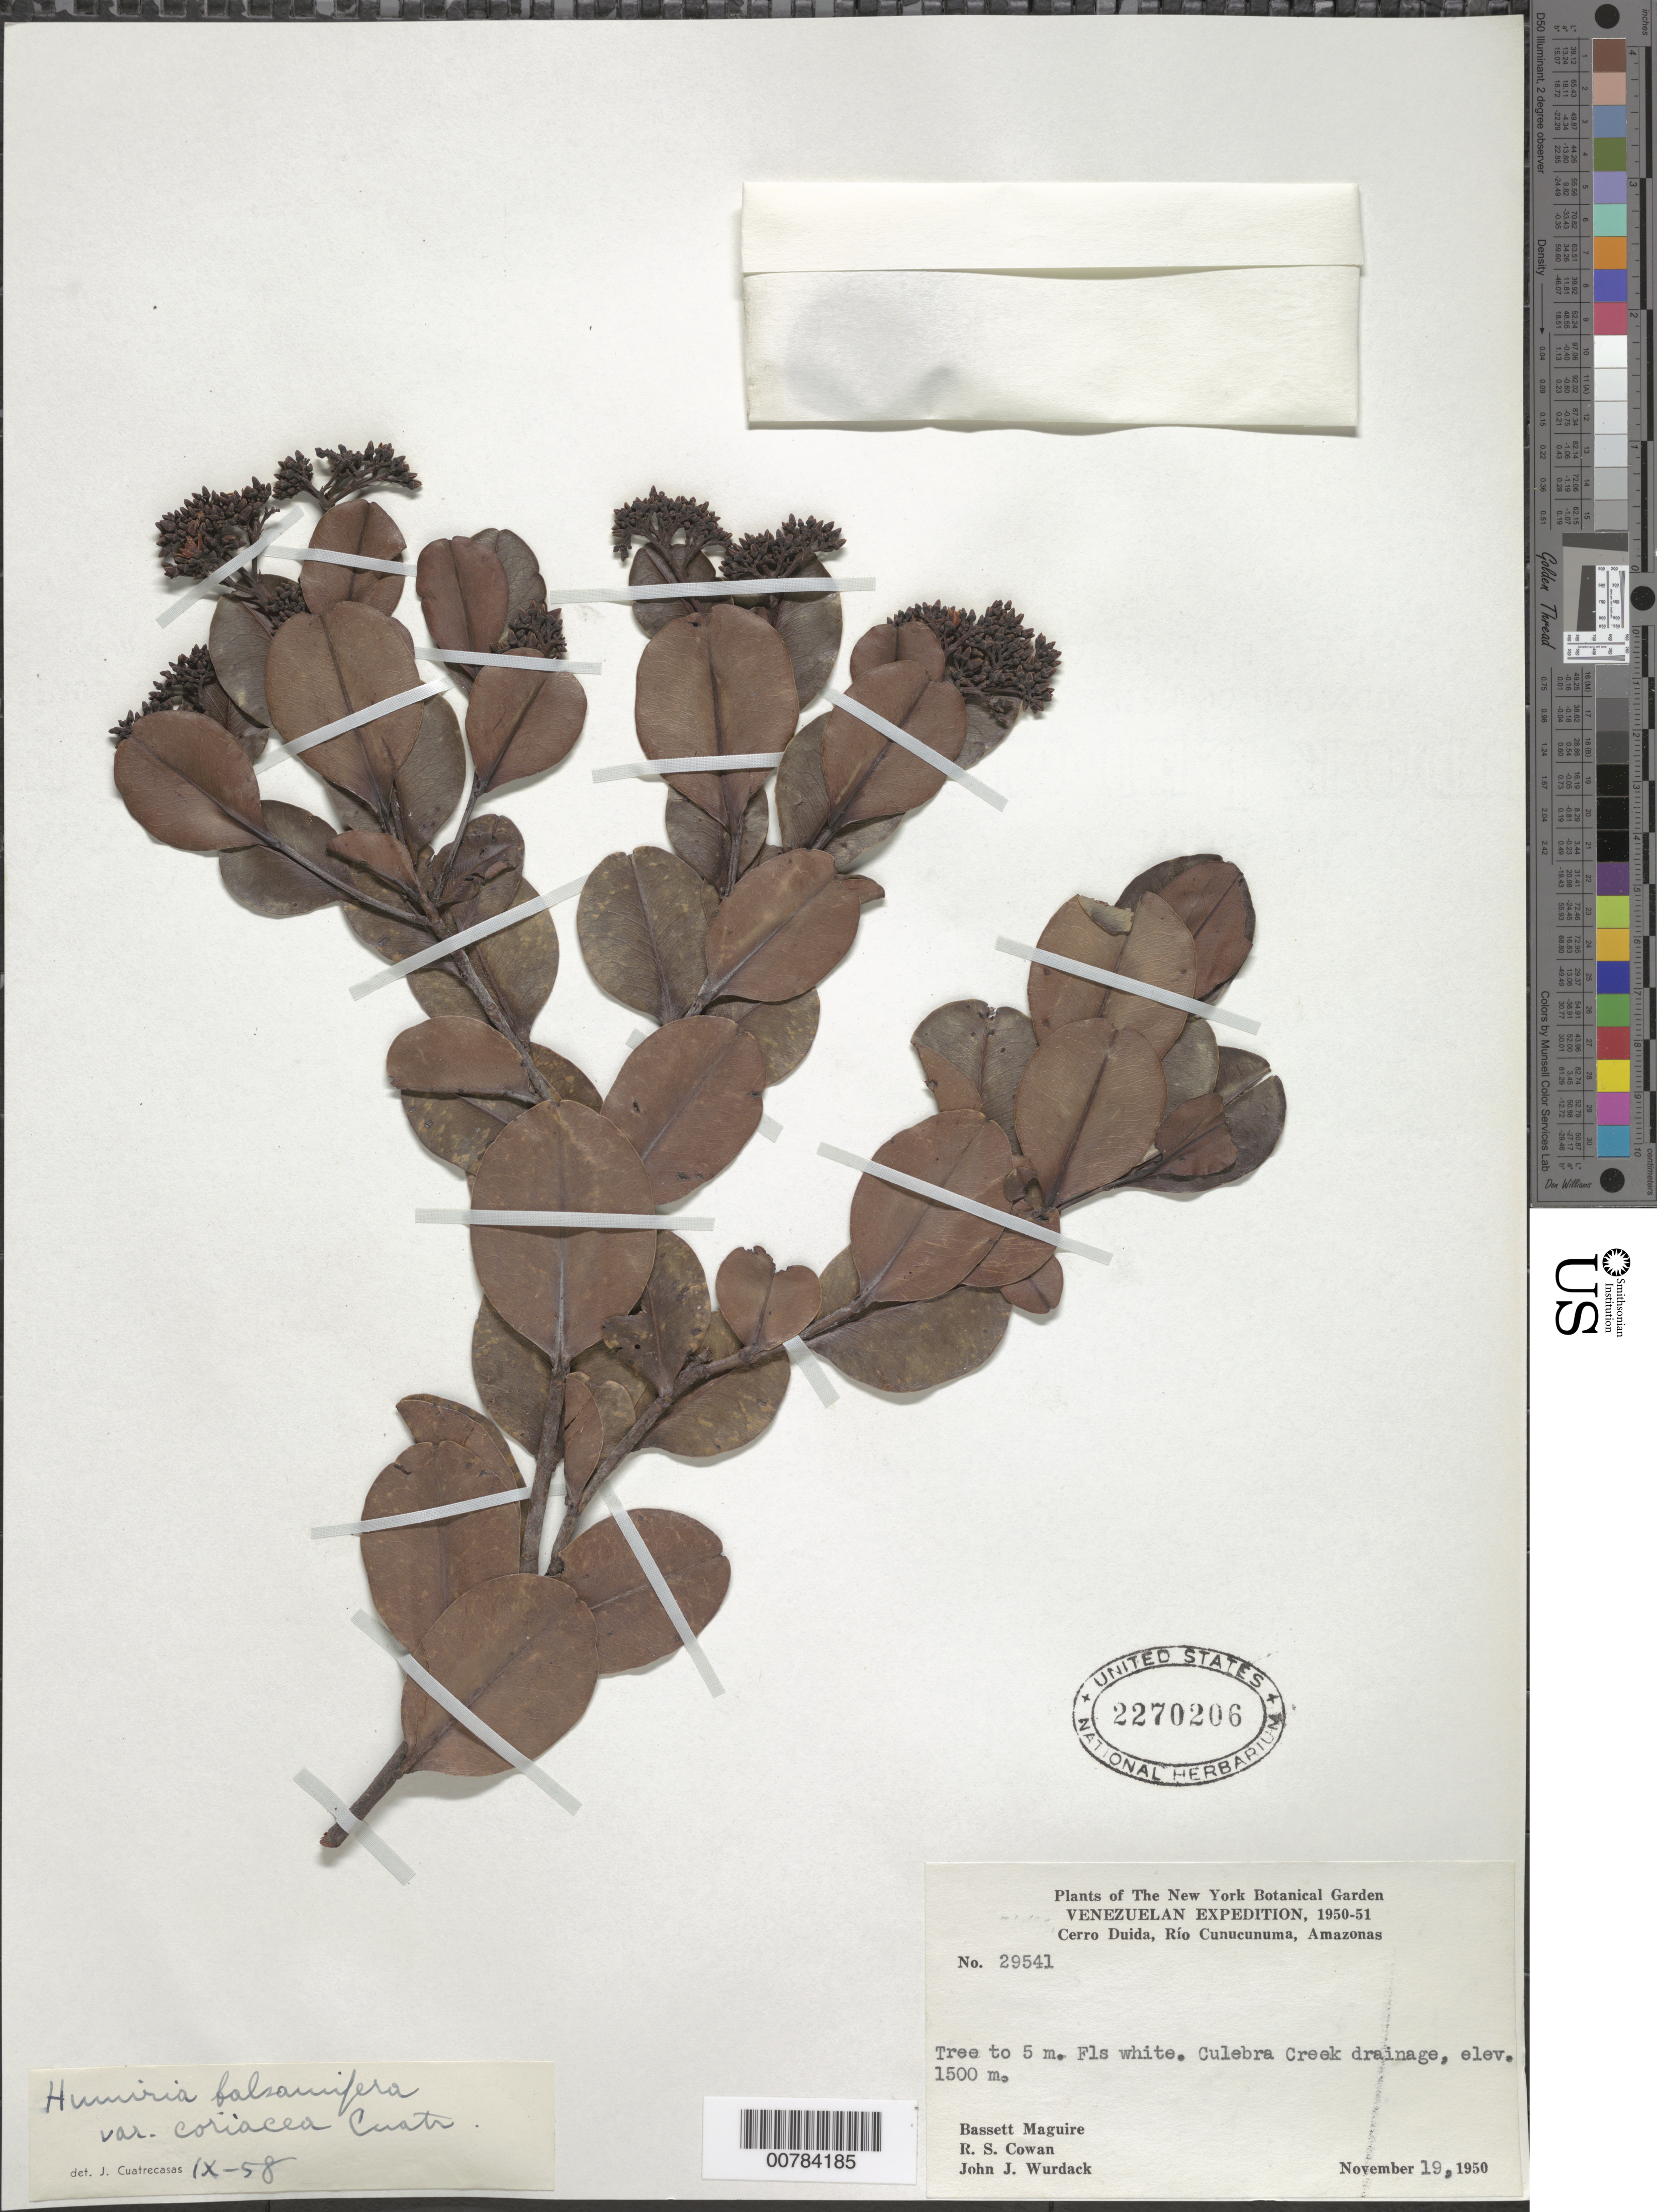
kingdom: Plantae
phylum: Tracheophyta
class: Magnoliopsida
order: Malpighiales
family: Humiriaceae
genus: Humiria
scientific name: Humiria balsamifera var. coriacea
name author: Cuatrec.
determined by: Cuatrecasas, J.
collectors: B. Maguire, R. S. Cowan & J. J. Wurdack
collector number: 29541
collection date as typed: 19-Nov-50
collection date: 1950-11-19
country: Venezuela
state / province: Amazonas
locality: Cerro Duida, Río Cunucunuma, Culebra Creek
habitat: Drainage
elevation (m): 1500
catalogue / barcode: US 2270206